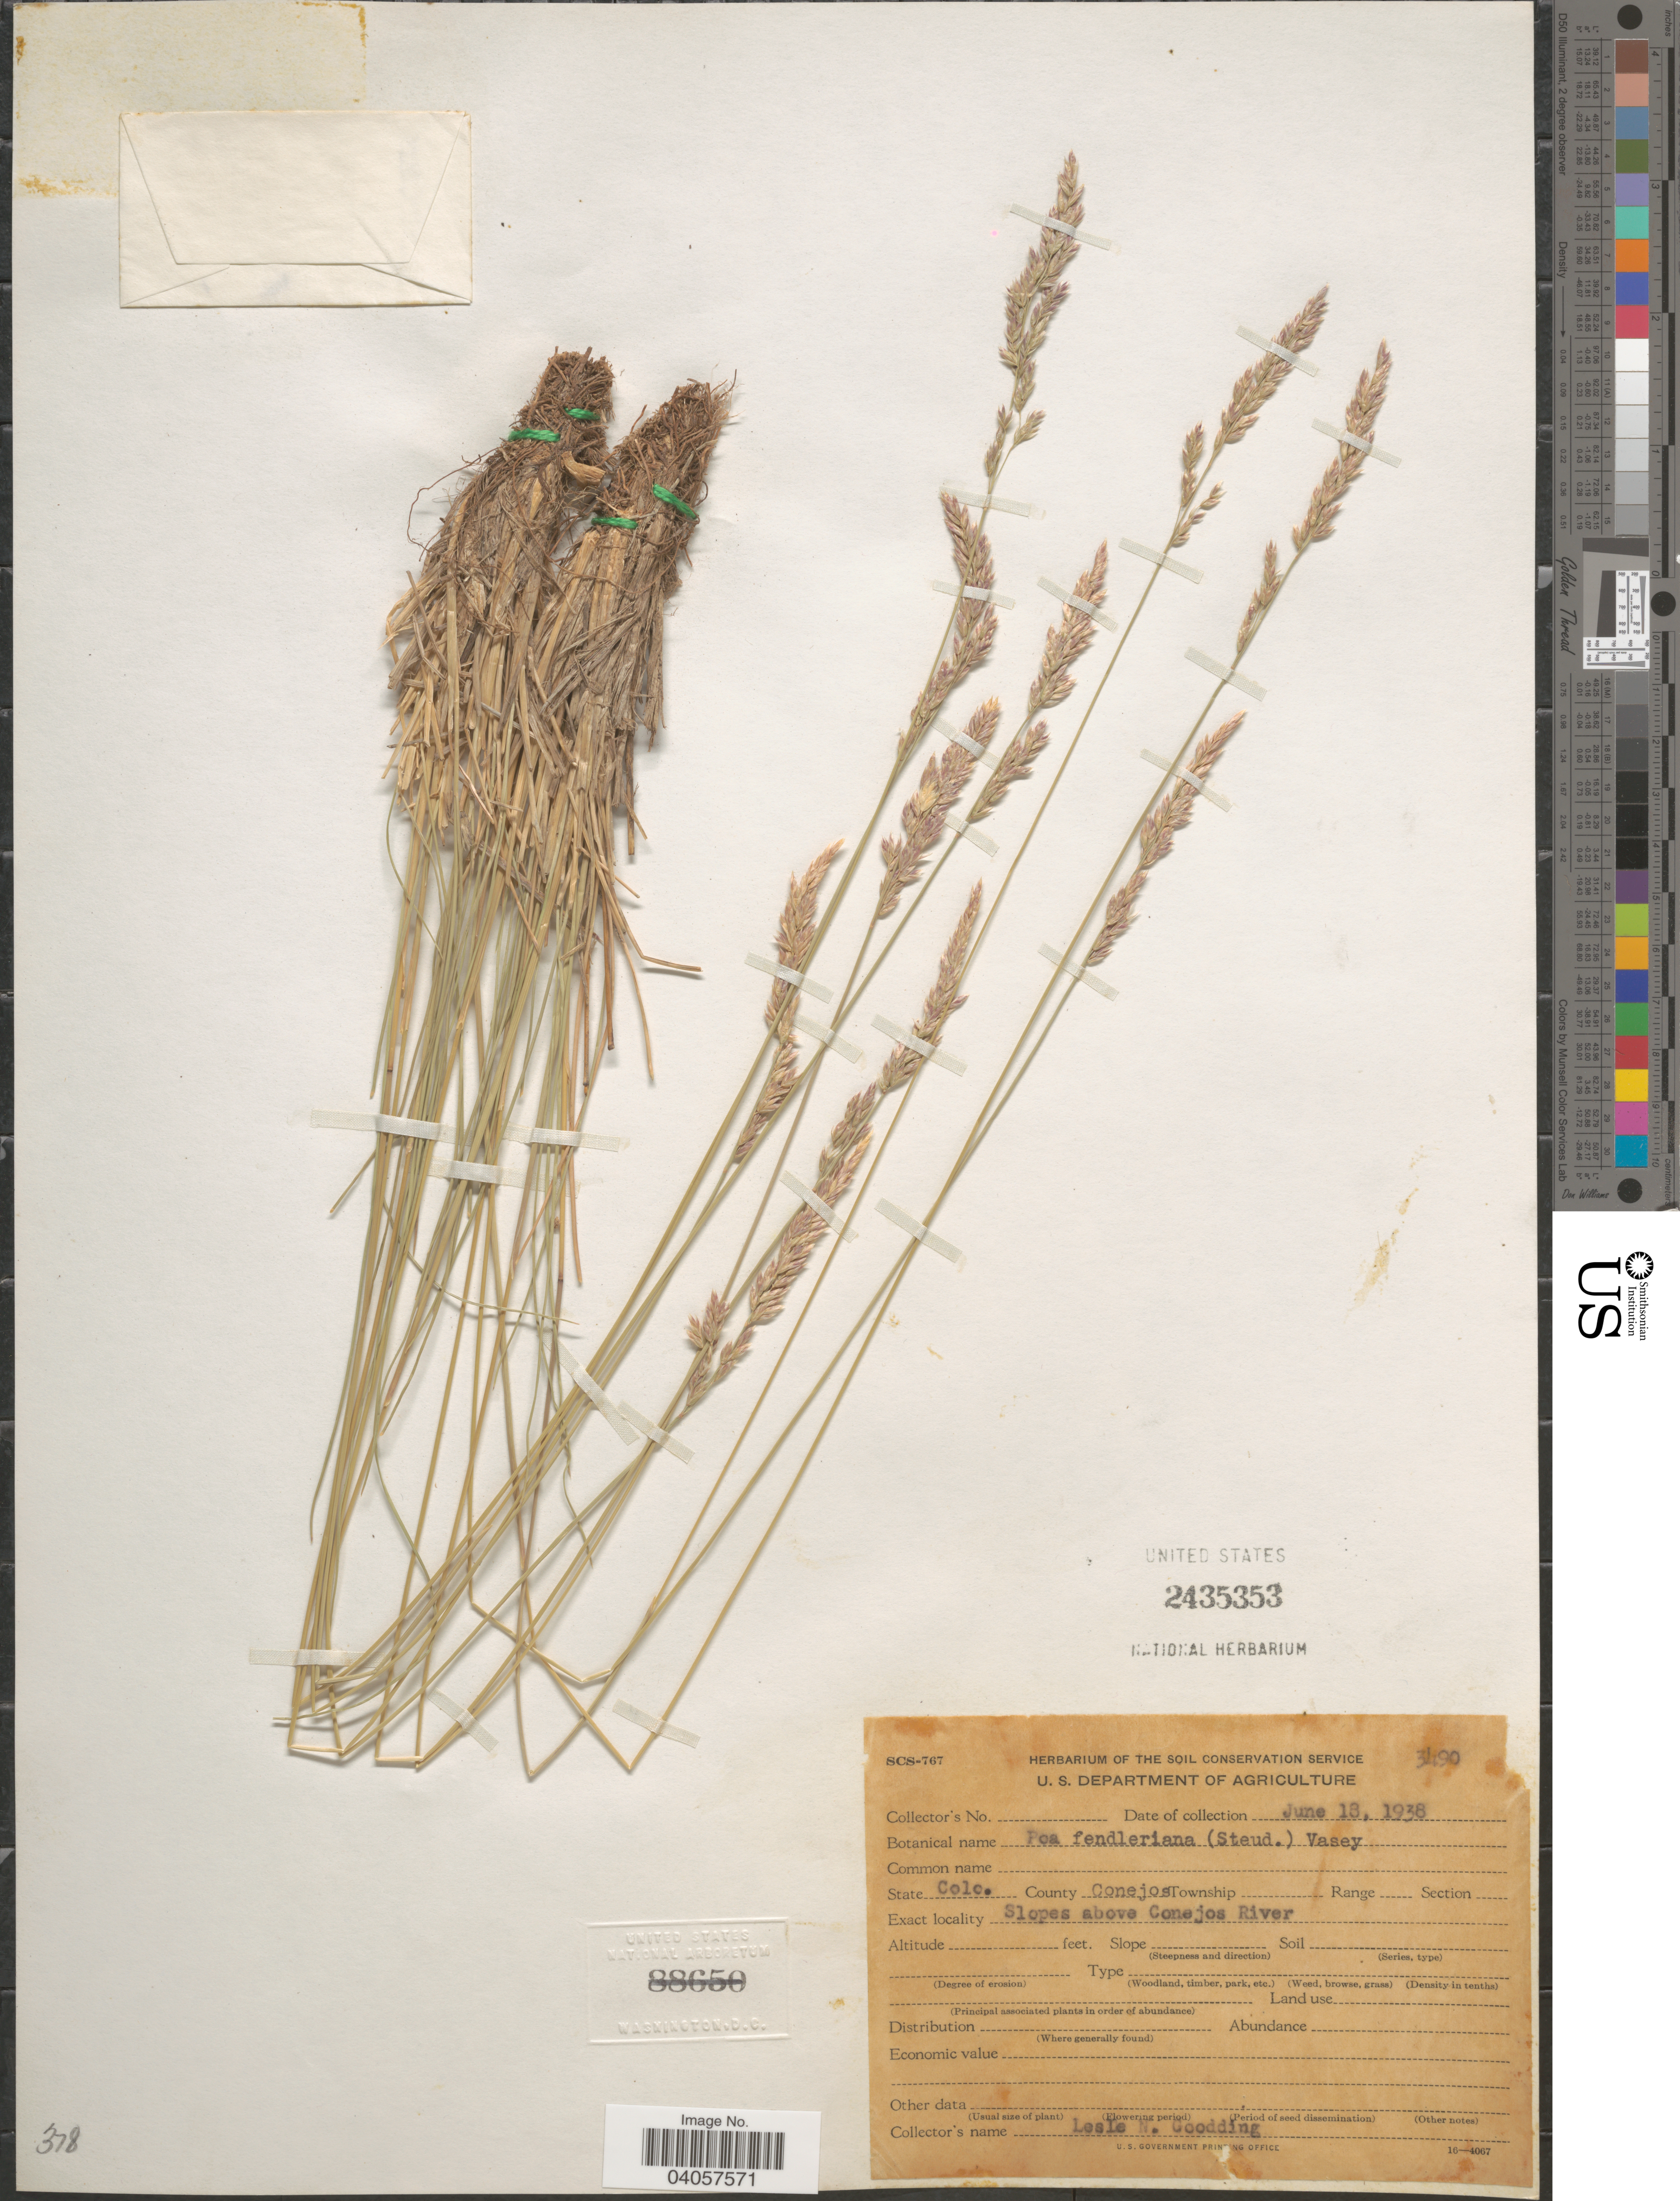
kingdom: Plantae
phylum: Tracheophyta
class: Liliopsida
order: Poales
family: Poaceae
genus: Poa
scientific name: Poa fendleriana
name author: (Steud.) Vasey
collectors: L. N. Goodding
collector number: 3490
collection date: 1938-06-18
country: United States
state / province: Colorado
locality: County Conejos. Slopes above Conejos River.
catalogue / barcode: US 2435353